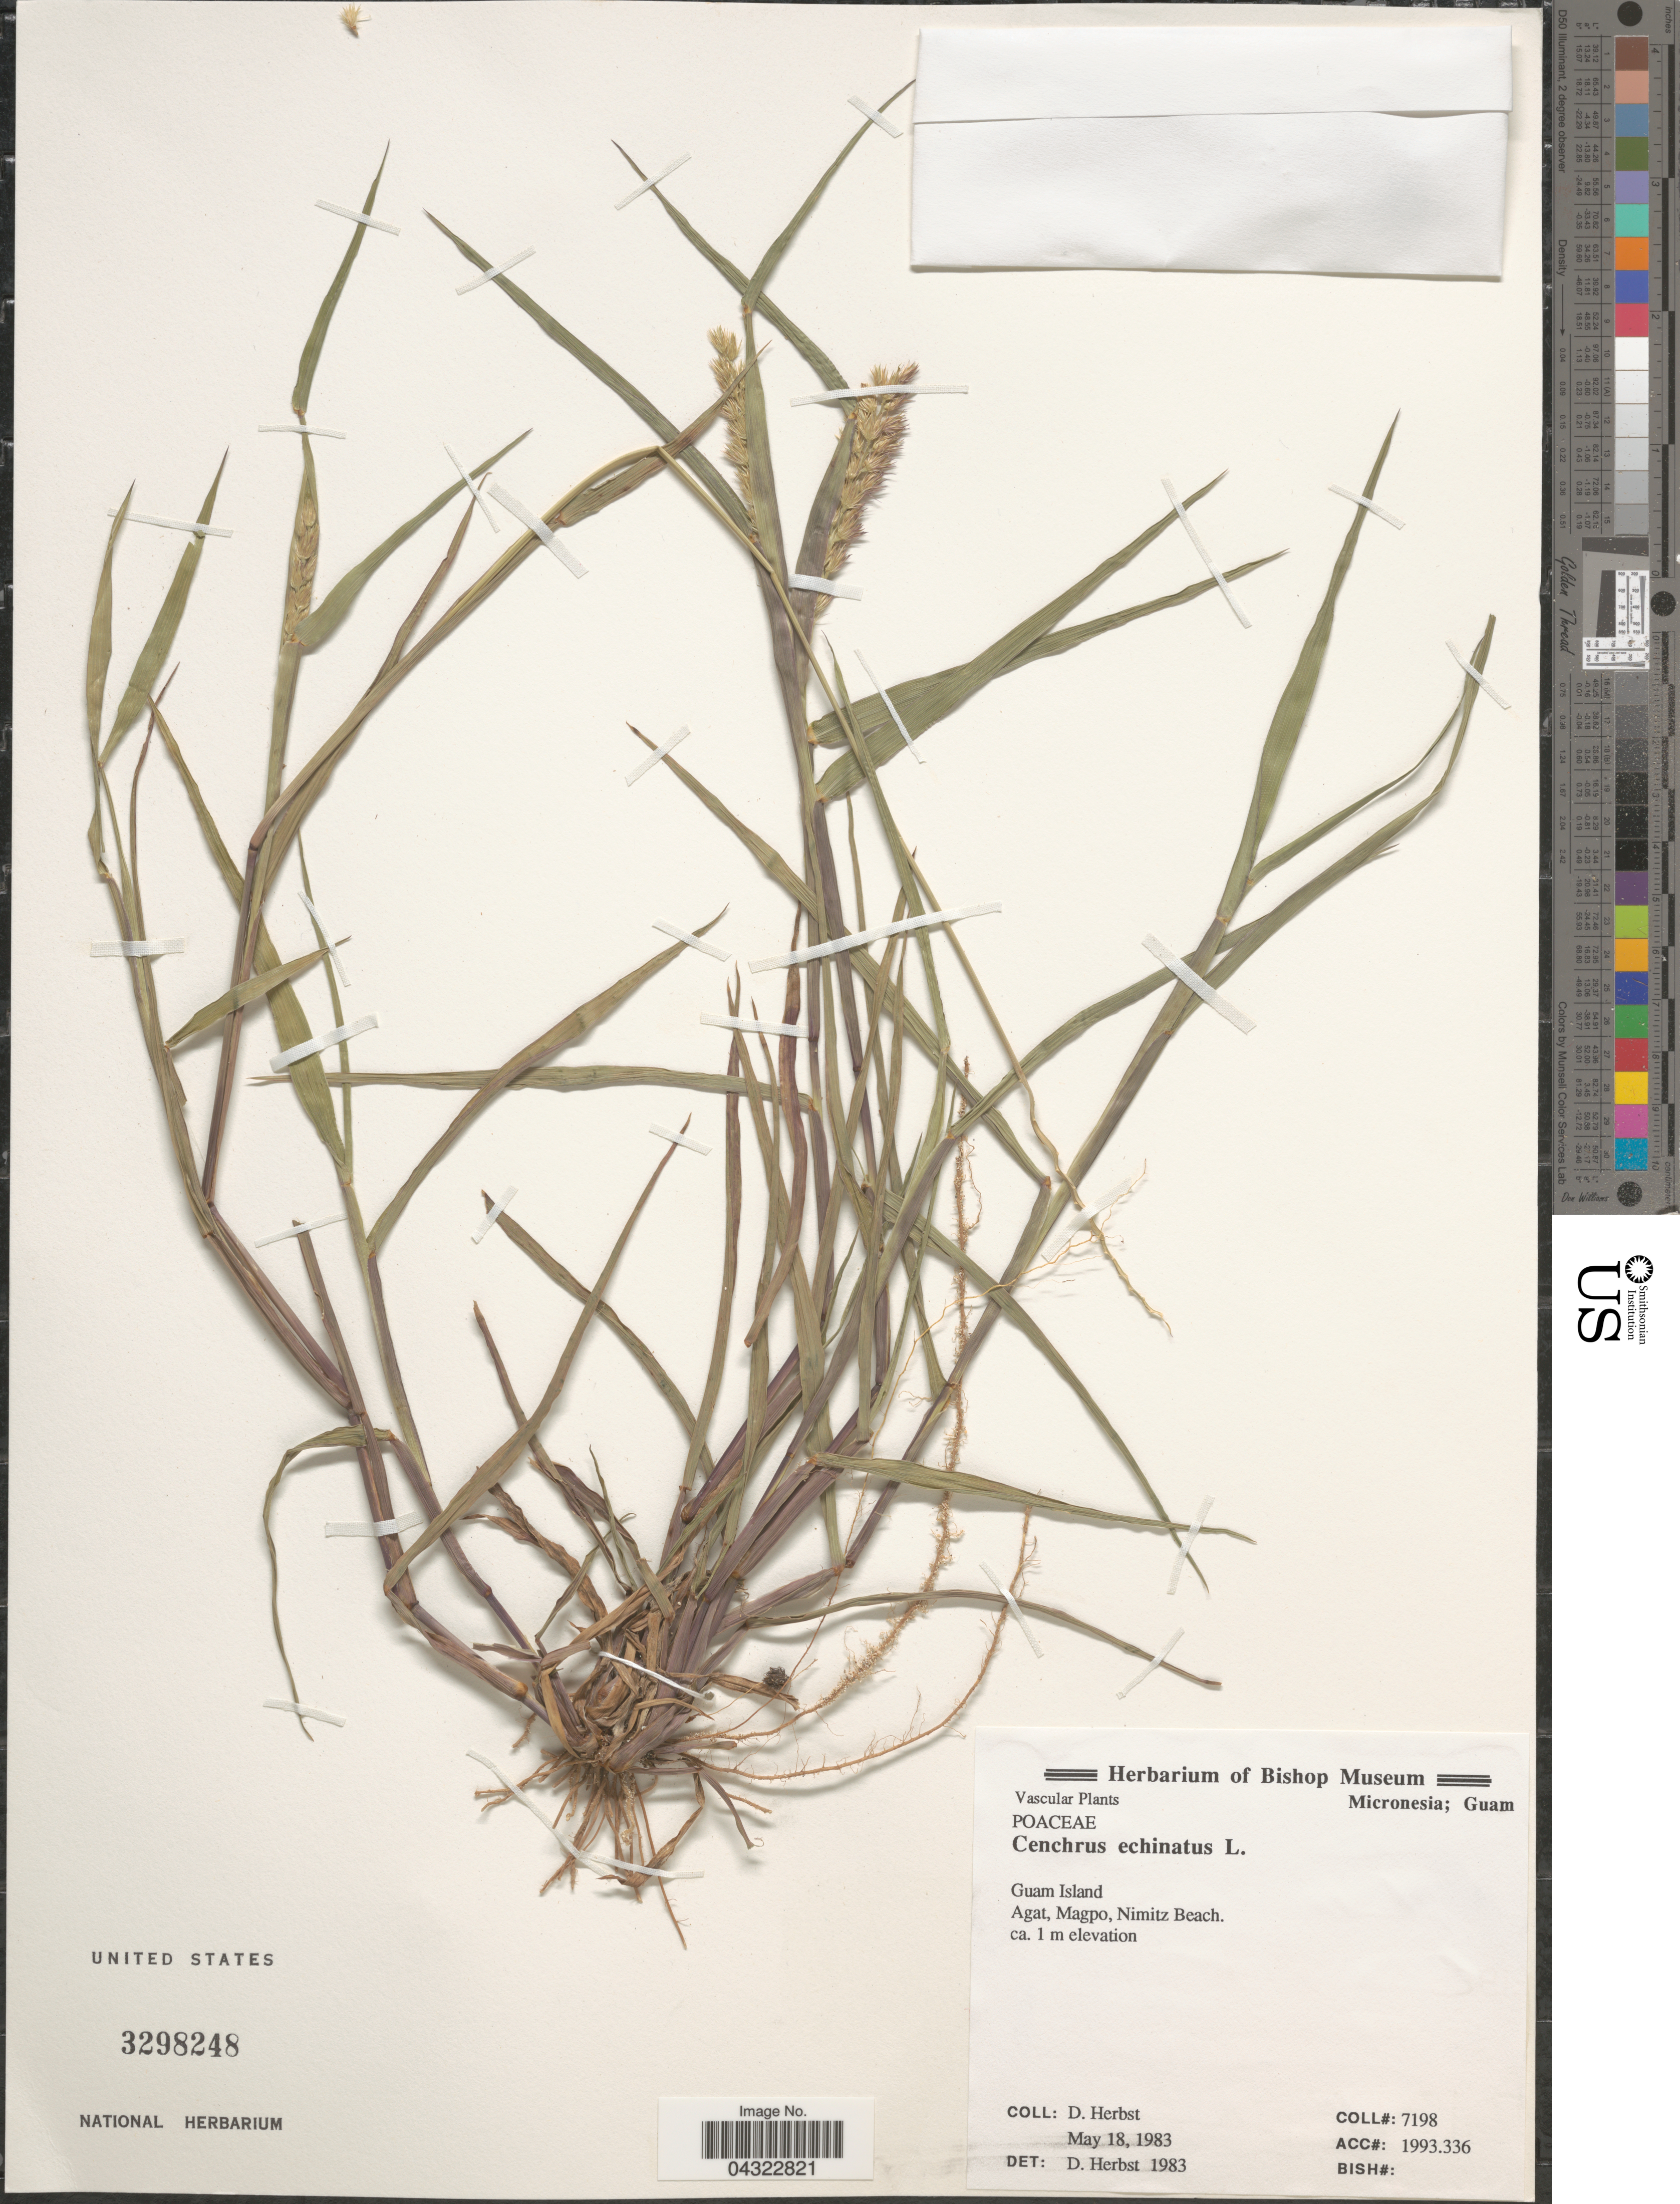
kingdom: Plantae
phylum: Tracheophyta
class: Liliopsida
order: Poales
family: Poaceae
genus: Cenchrus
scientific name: Cenchrus echinatus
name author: L.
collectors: D. Herbst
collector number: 7198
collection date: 1983-05-18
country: Guam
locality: Guam Island. Agat, Magpo, Nimitz Beach.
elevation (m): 1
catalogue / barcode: US 3298248